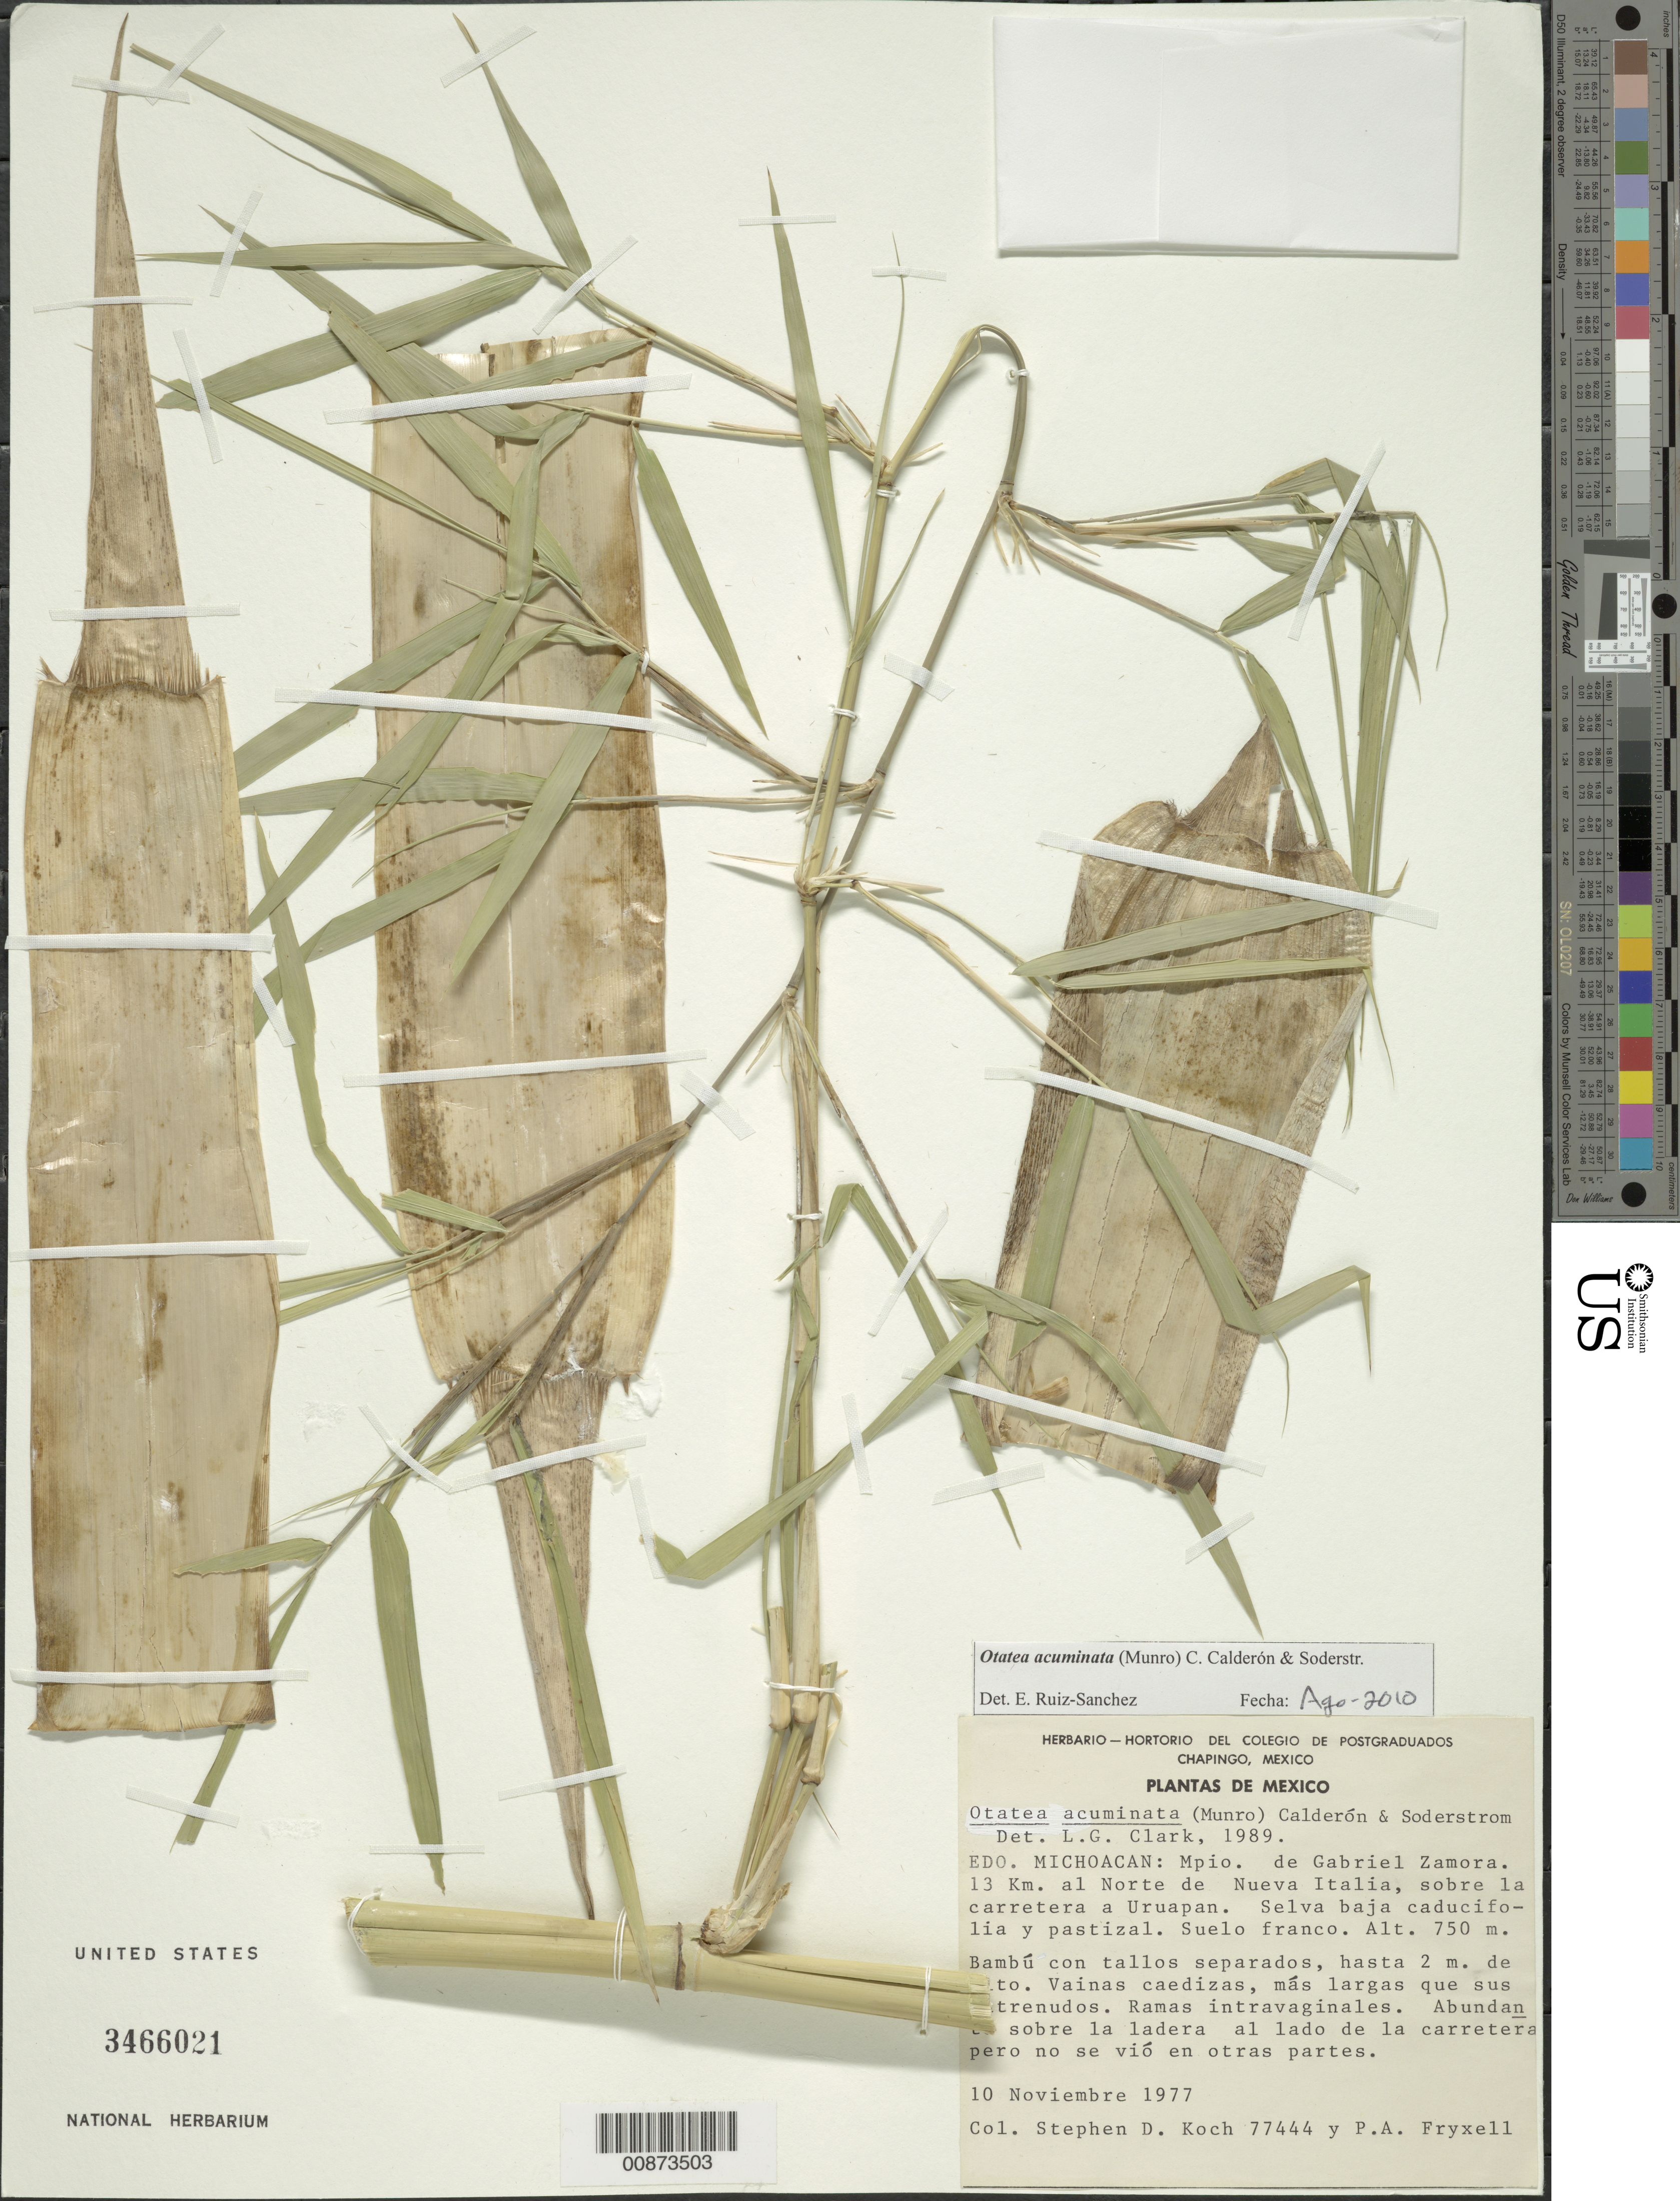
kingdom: Plantae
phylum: Tracheophyta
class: Liliopsida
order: Poales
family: Poaceae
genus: Otatea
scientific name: Otatea acuminata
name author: (Munro) C. E. Calderón & Soderstr.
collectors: S. D. Koch & P. A. Fryxell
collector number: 77444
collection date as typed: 10 Nov 1977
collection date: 1977-11-10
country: Mexico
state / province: Michoacán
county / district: Gabriel Zomora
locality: N of Nueva Italia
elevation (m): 400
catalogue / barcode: US 3466021